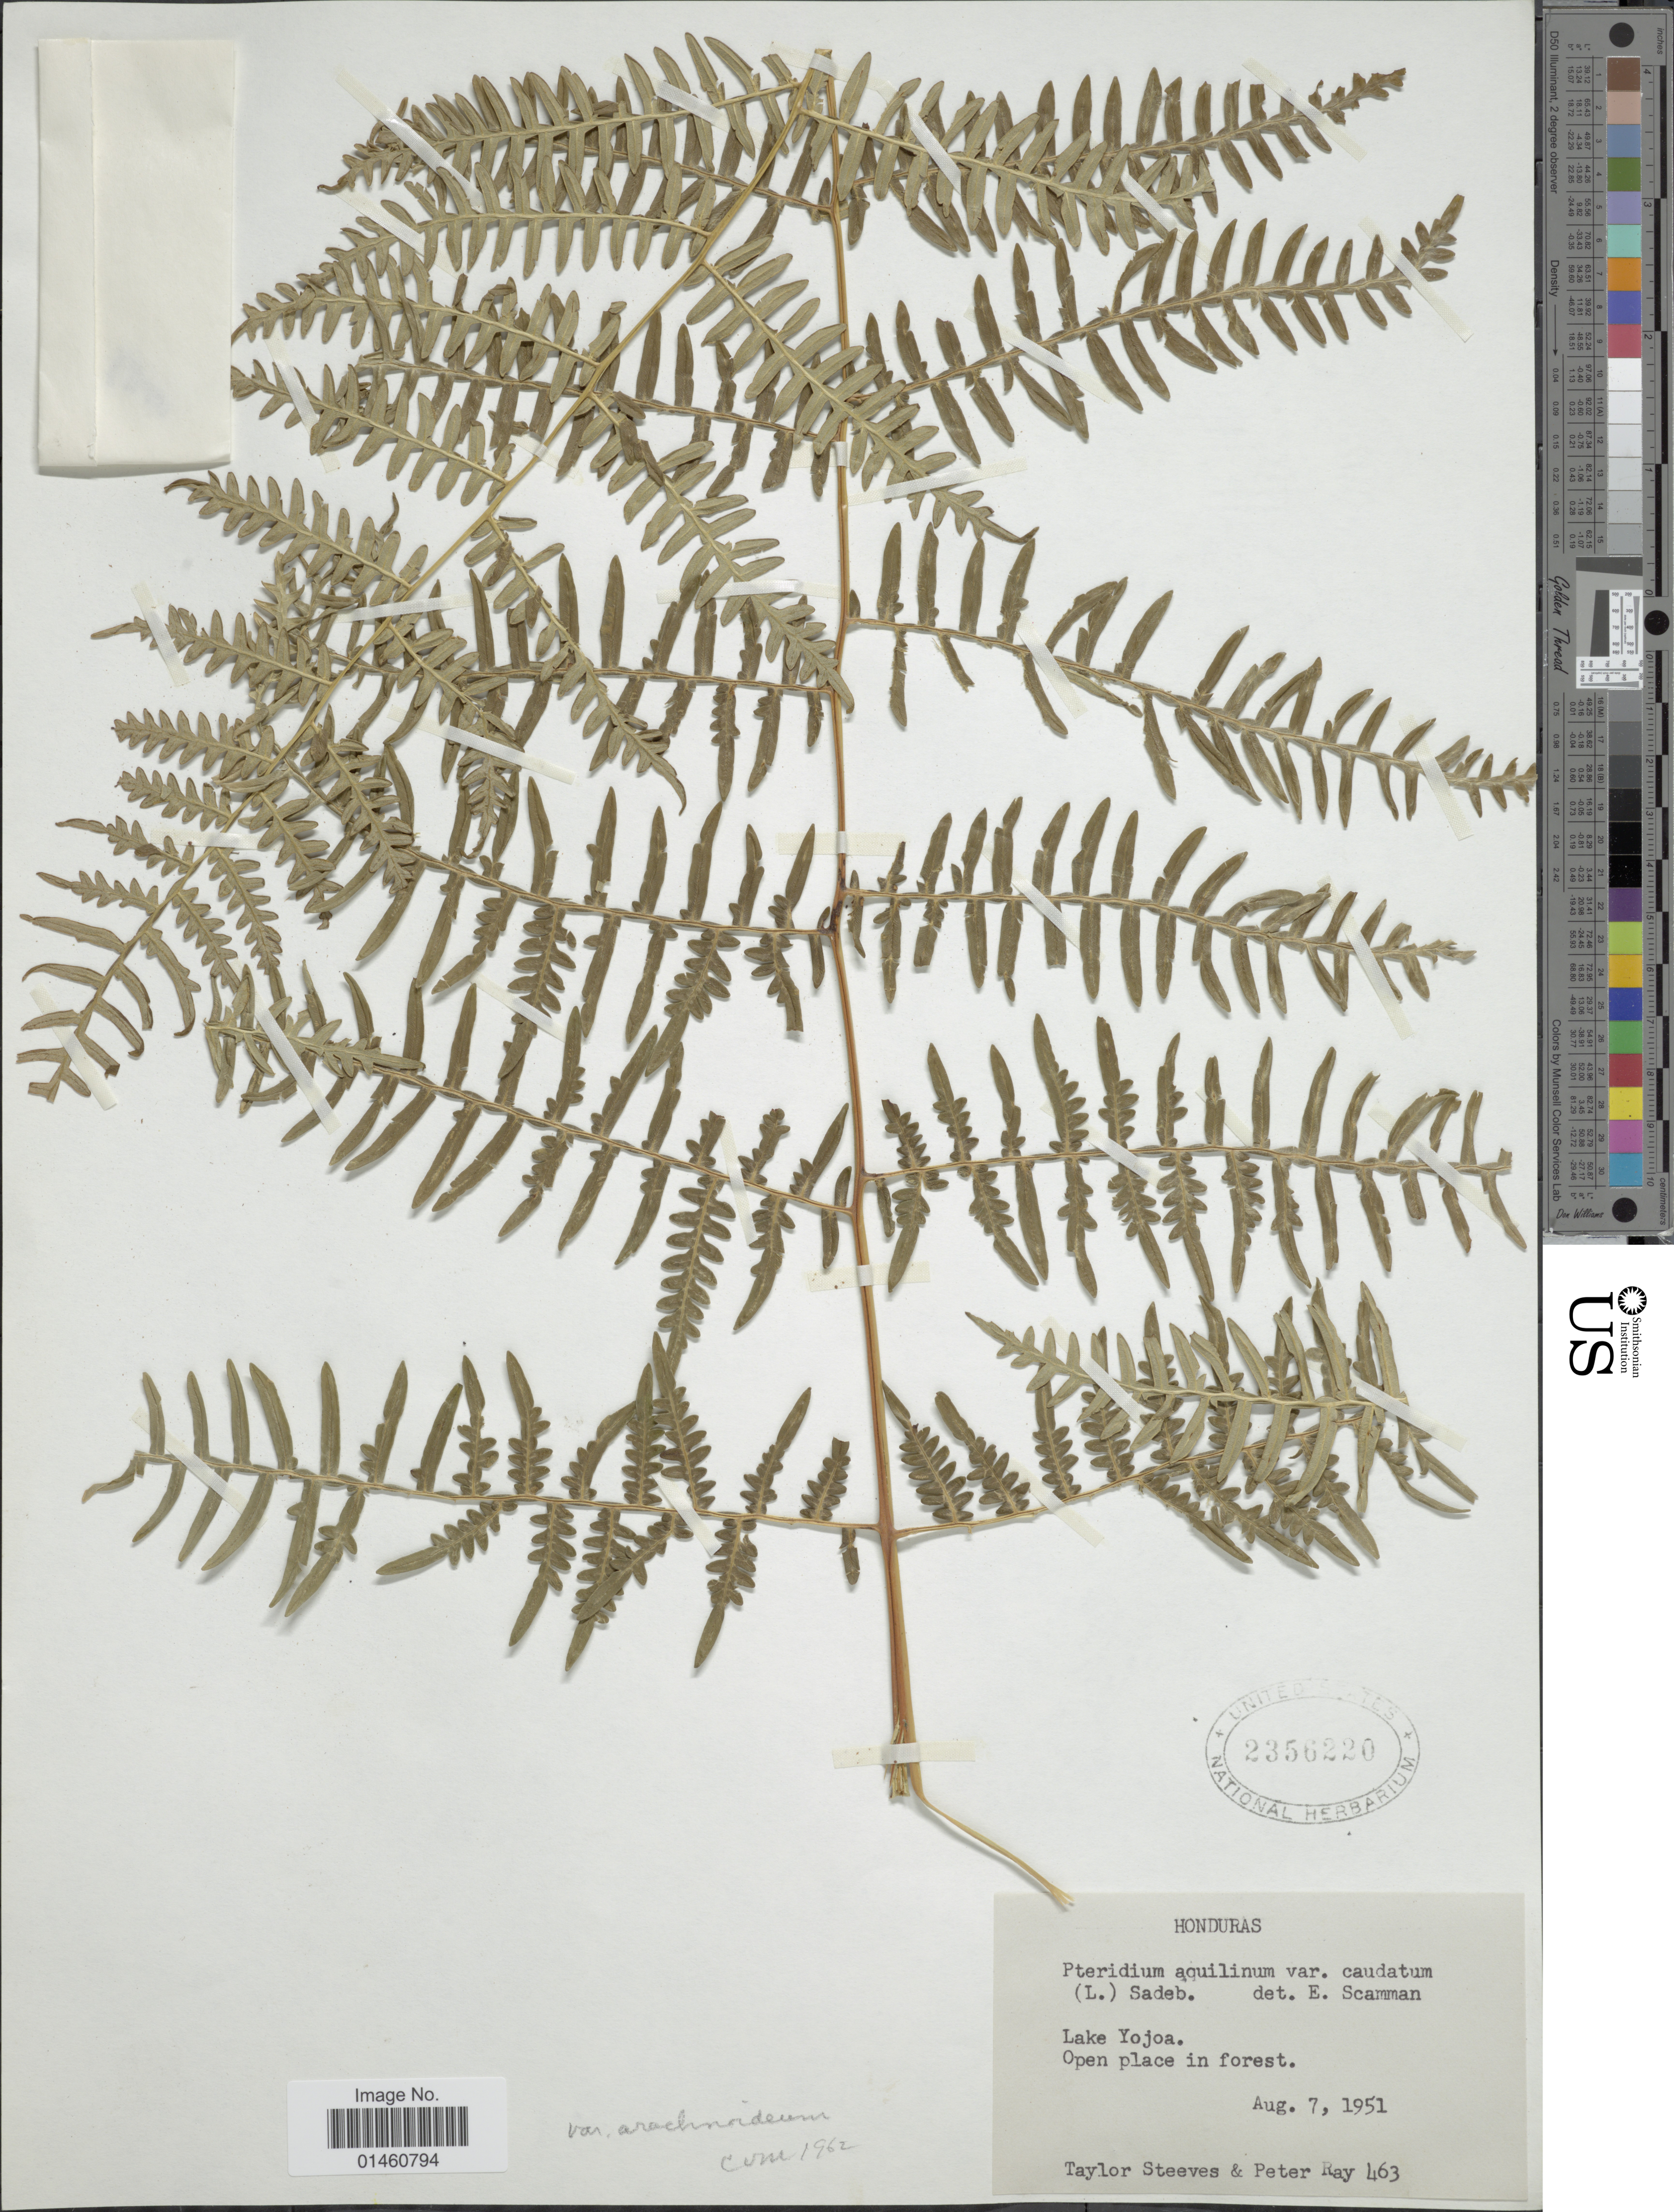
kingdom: Plantae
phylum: Tracheophyta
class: Polypodiopsida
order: Polypodiales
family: Dennstaedtiaceae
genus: Pteridium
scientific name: Pteridium aquilinum var. arachnoideum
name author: (Kaulf.) Herter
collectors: T. Steeves & P. Ray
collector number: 463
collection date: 1951-08-07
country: Honduras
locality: Lake Yojoa.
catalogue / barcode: US 2356220